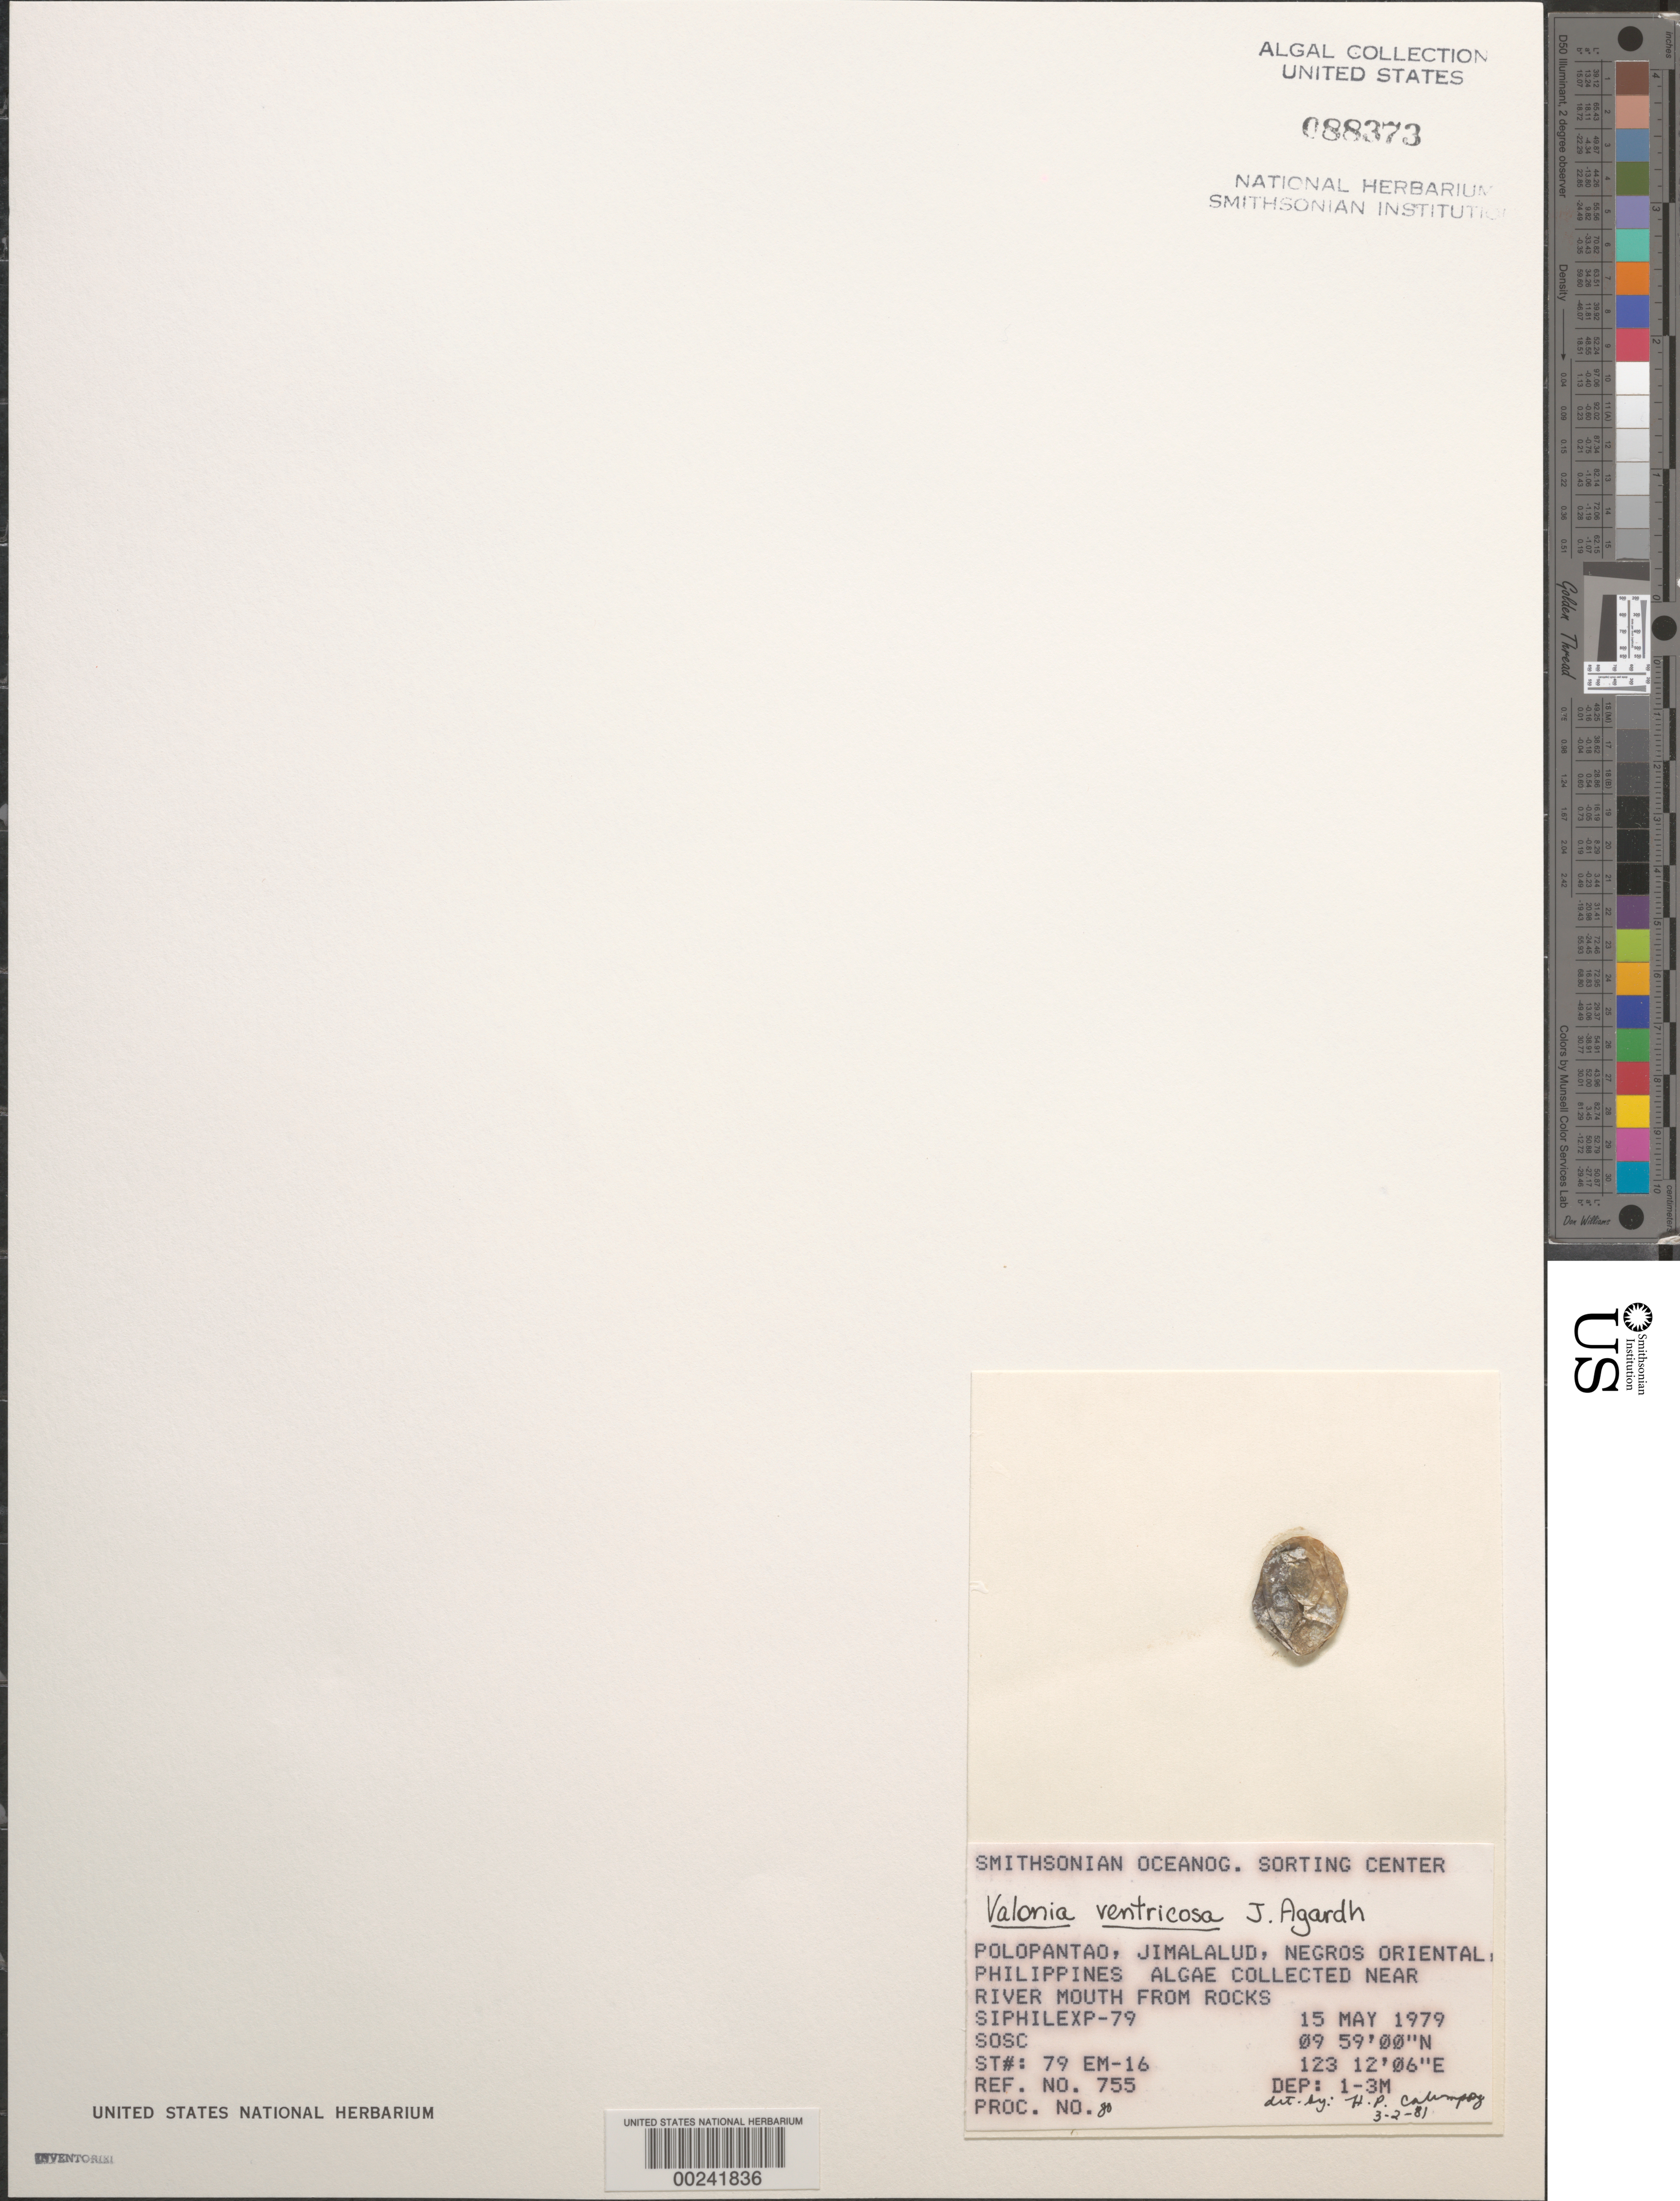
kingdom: Plantae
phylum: Chlorophyta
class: Ulvophyceae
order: Siphonocladales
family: Valoniaceae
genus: Valonia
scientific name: Valonia ventricosa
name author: J. Agardh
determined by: Calumpong, H. P.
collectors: SOSC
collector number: Station 79 Em-16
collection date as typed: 15 May 1979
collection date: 1979-05-15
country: Philippines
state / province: Central Visayas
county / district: Negros Oriental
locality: Polopantao, jimalalud, negros oriental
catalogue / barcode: US 88373